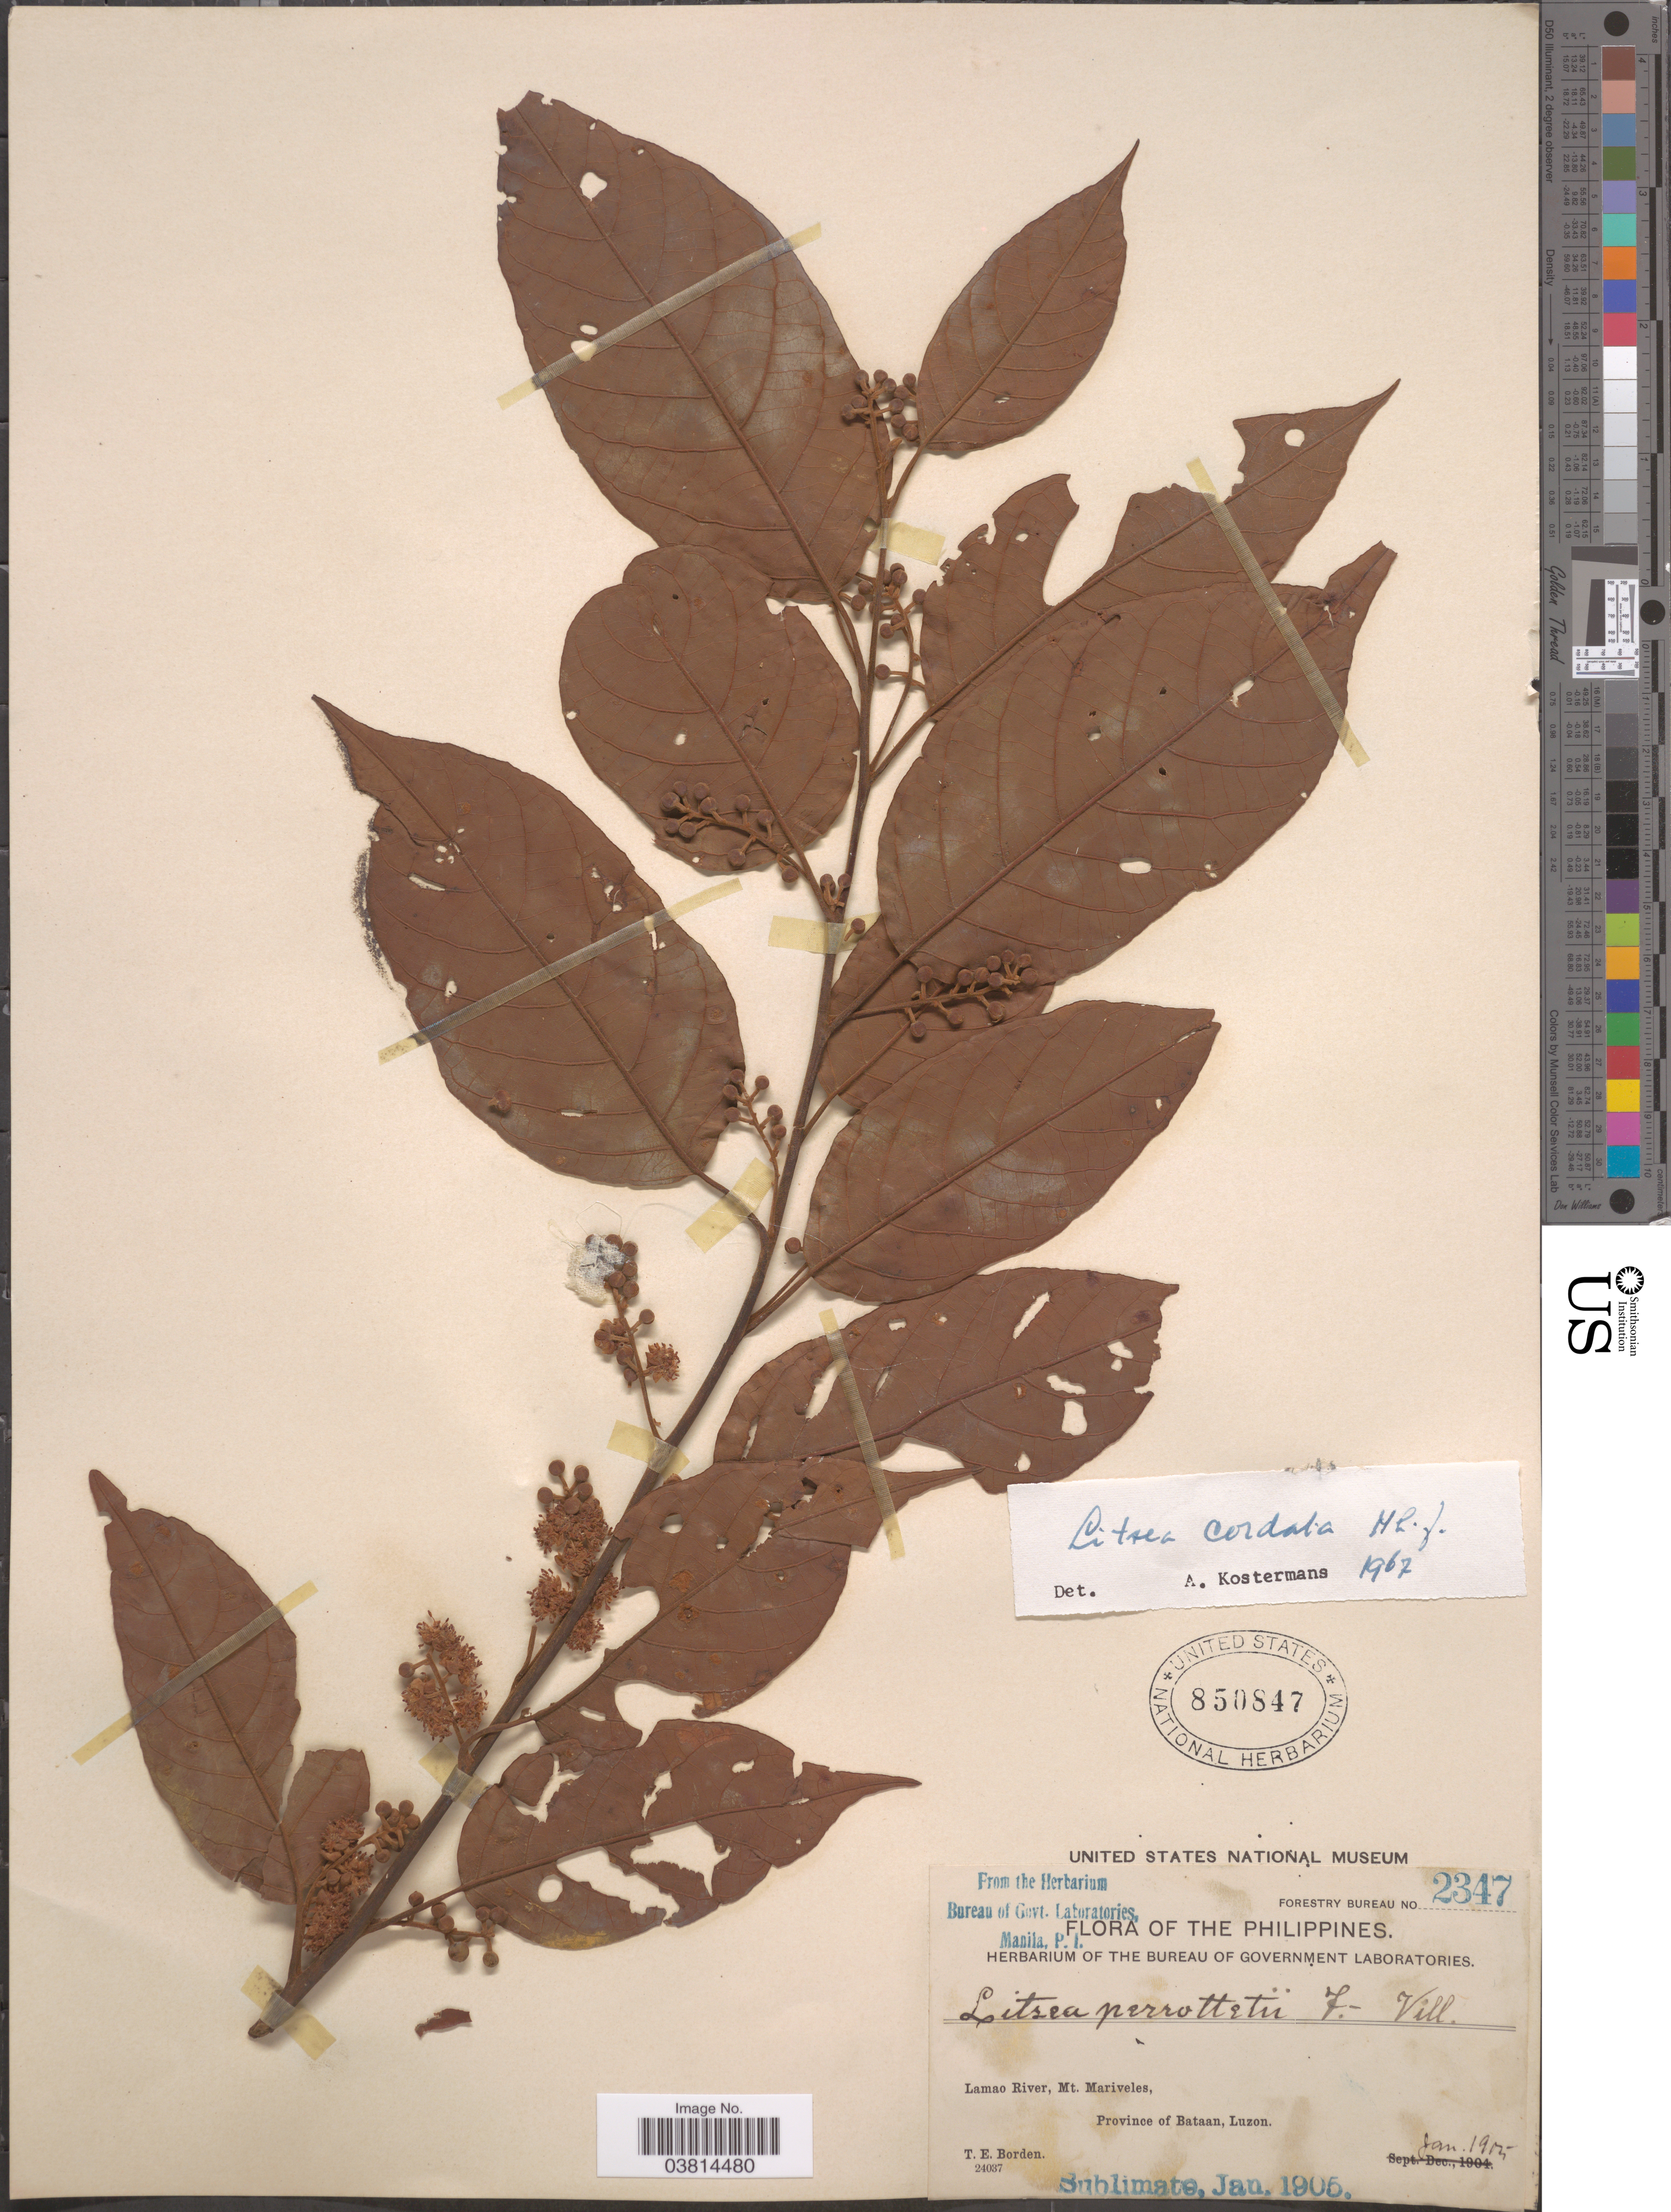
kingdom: Plantae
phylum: Tracheophyta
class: Magnoliopsida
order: Laurales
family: Lauraceae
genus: Litsea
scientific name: Litsea cordata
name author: Hook. f.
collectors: T. E. Borden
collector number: Forestry Bureau 2347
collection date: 1905-01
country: Philippines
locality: Lamao River, Mt. Mariveles, Province of Bataan, Luzon.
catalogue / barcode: US 850847